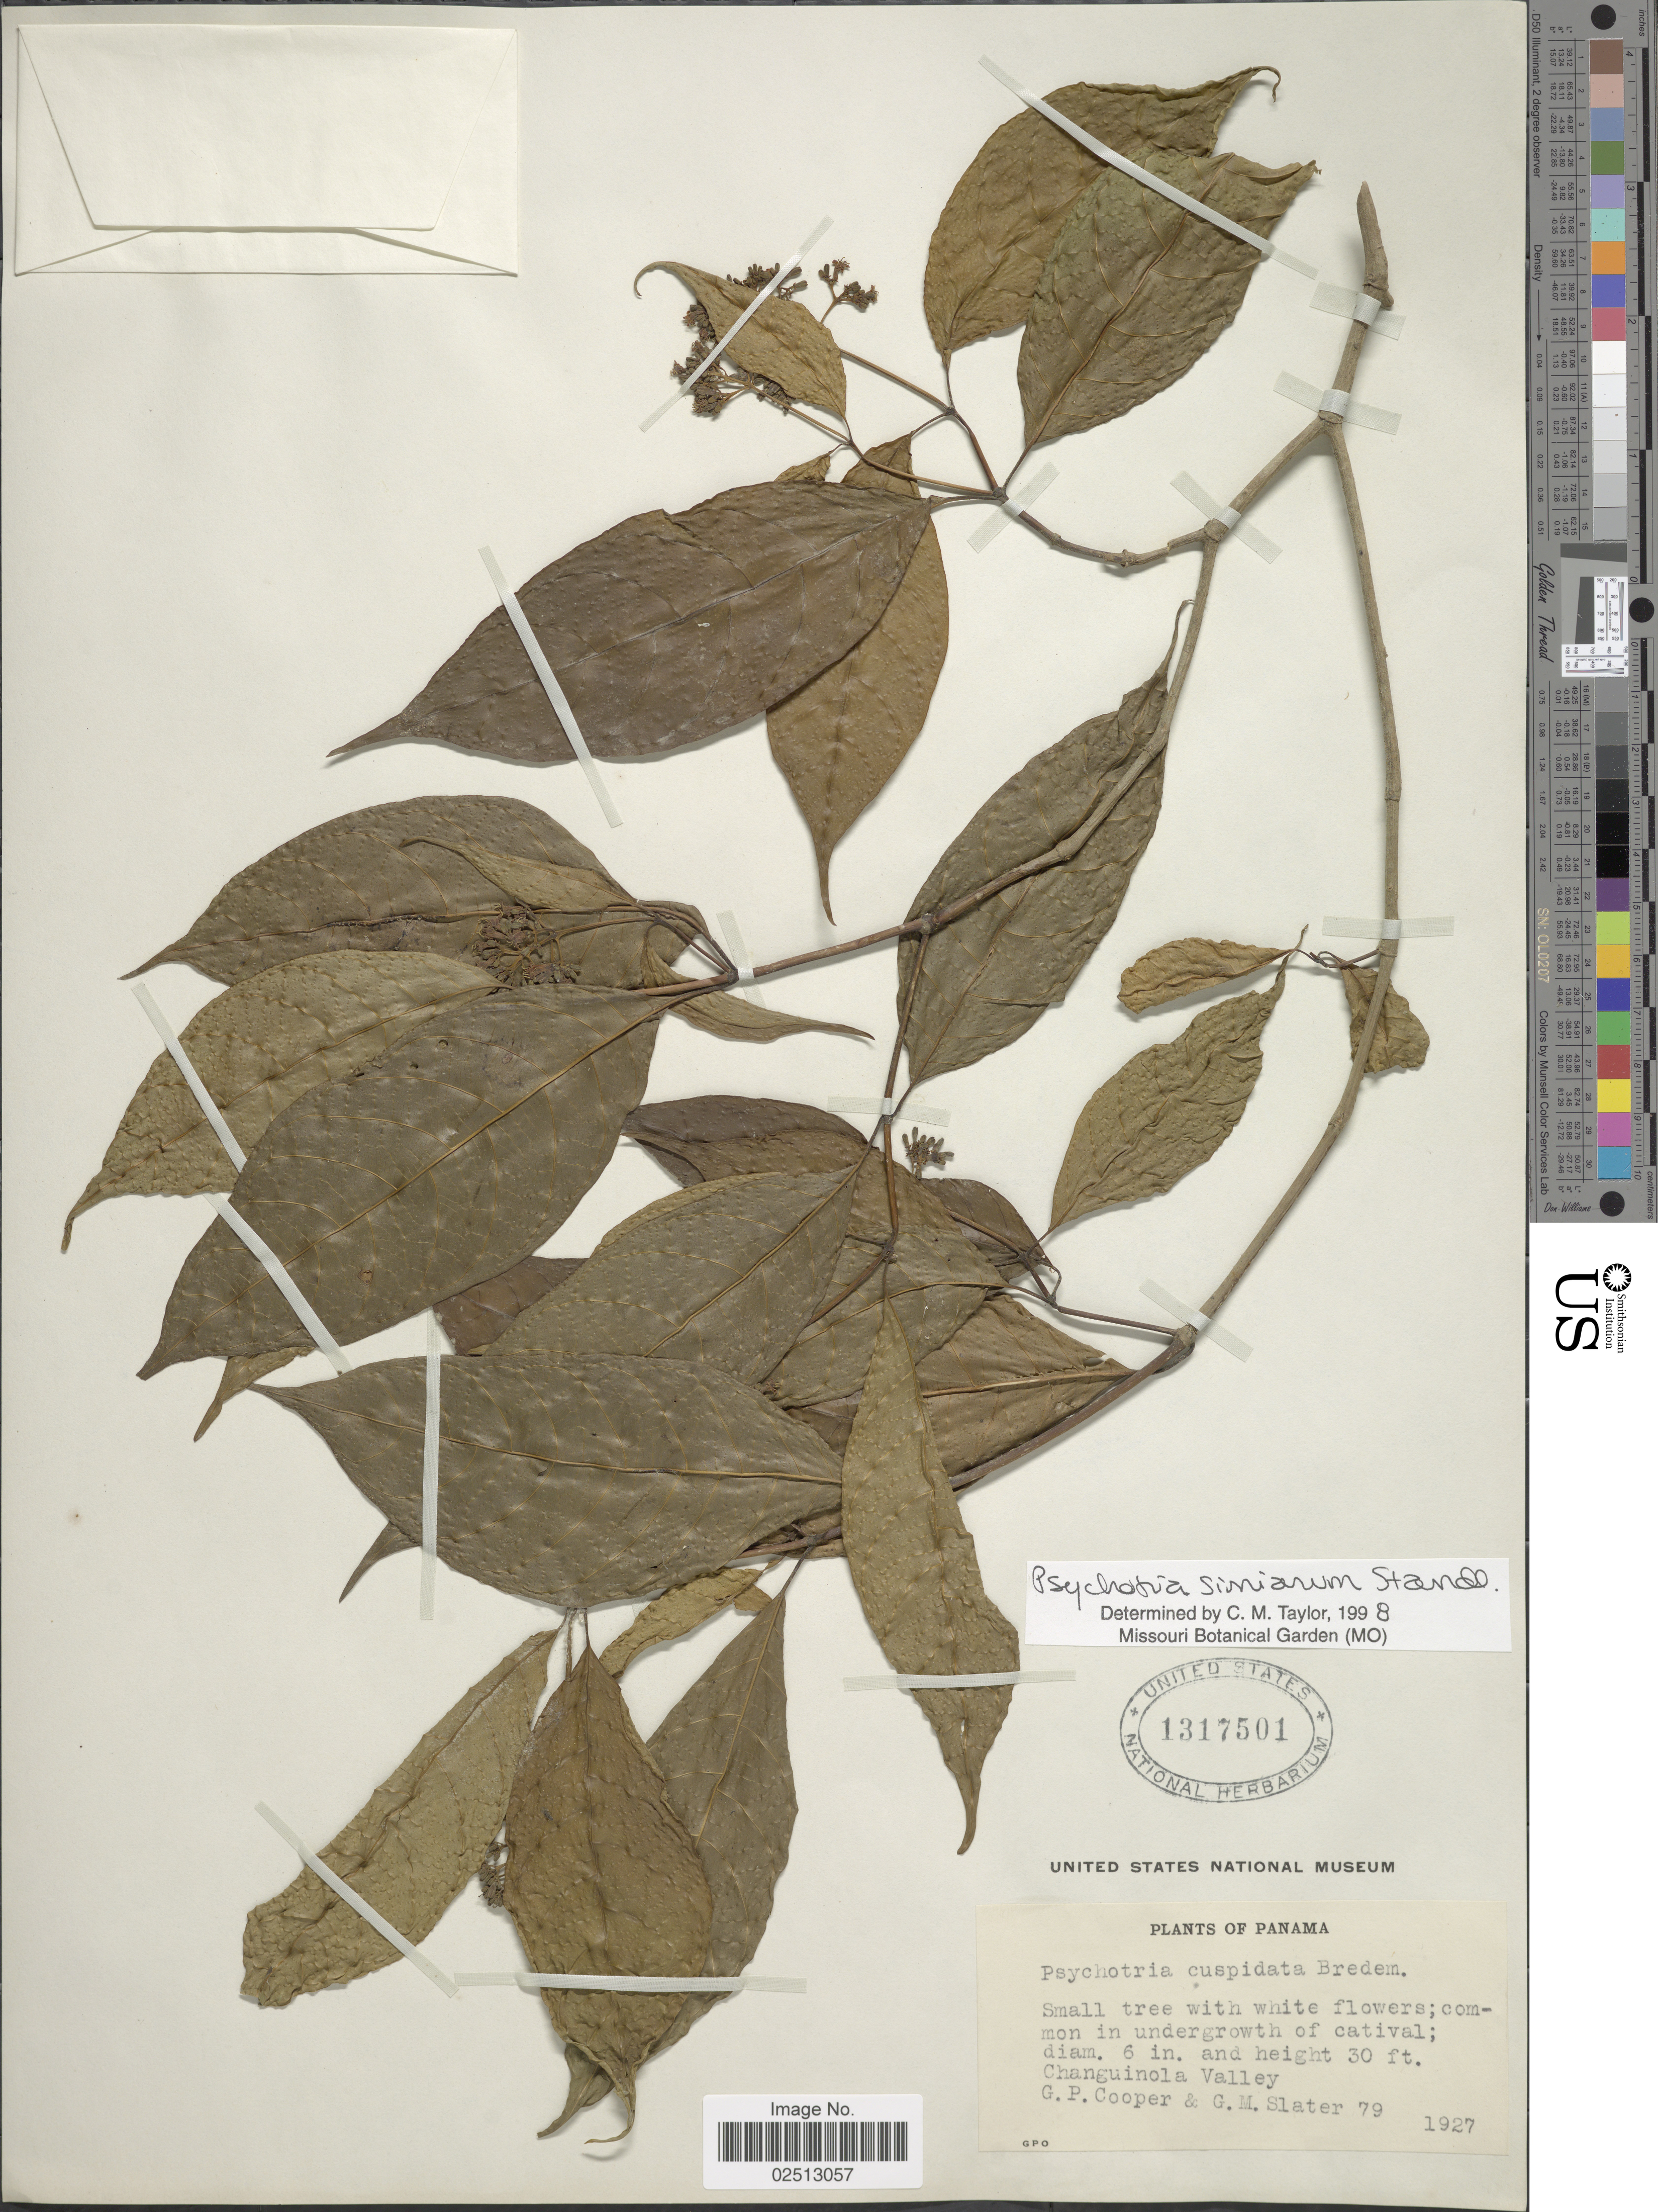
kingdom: Plantae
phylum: Tracheophyta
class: Magnoliopsida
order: Gentianales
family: Rubiaceae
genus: Psychotria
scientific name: Psychotria simiarum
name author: Standl.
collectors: G. Cooper & G. Slater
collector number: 79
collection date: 1927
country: Panama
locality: Changuinola Valley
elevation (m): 9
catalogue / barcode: US 1317501